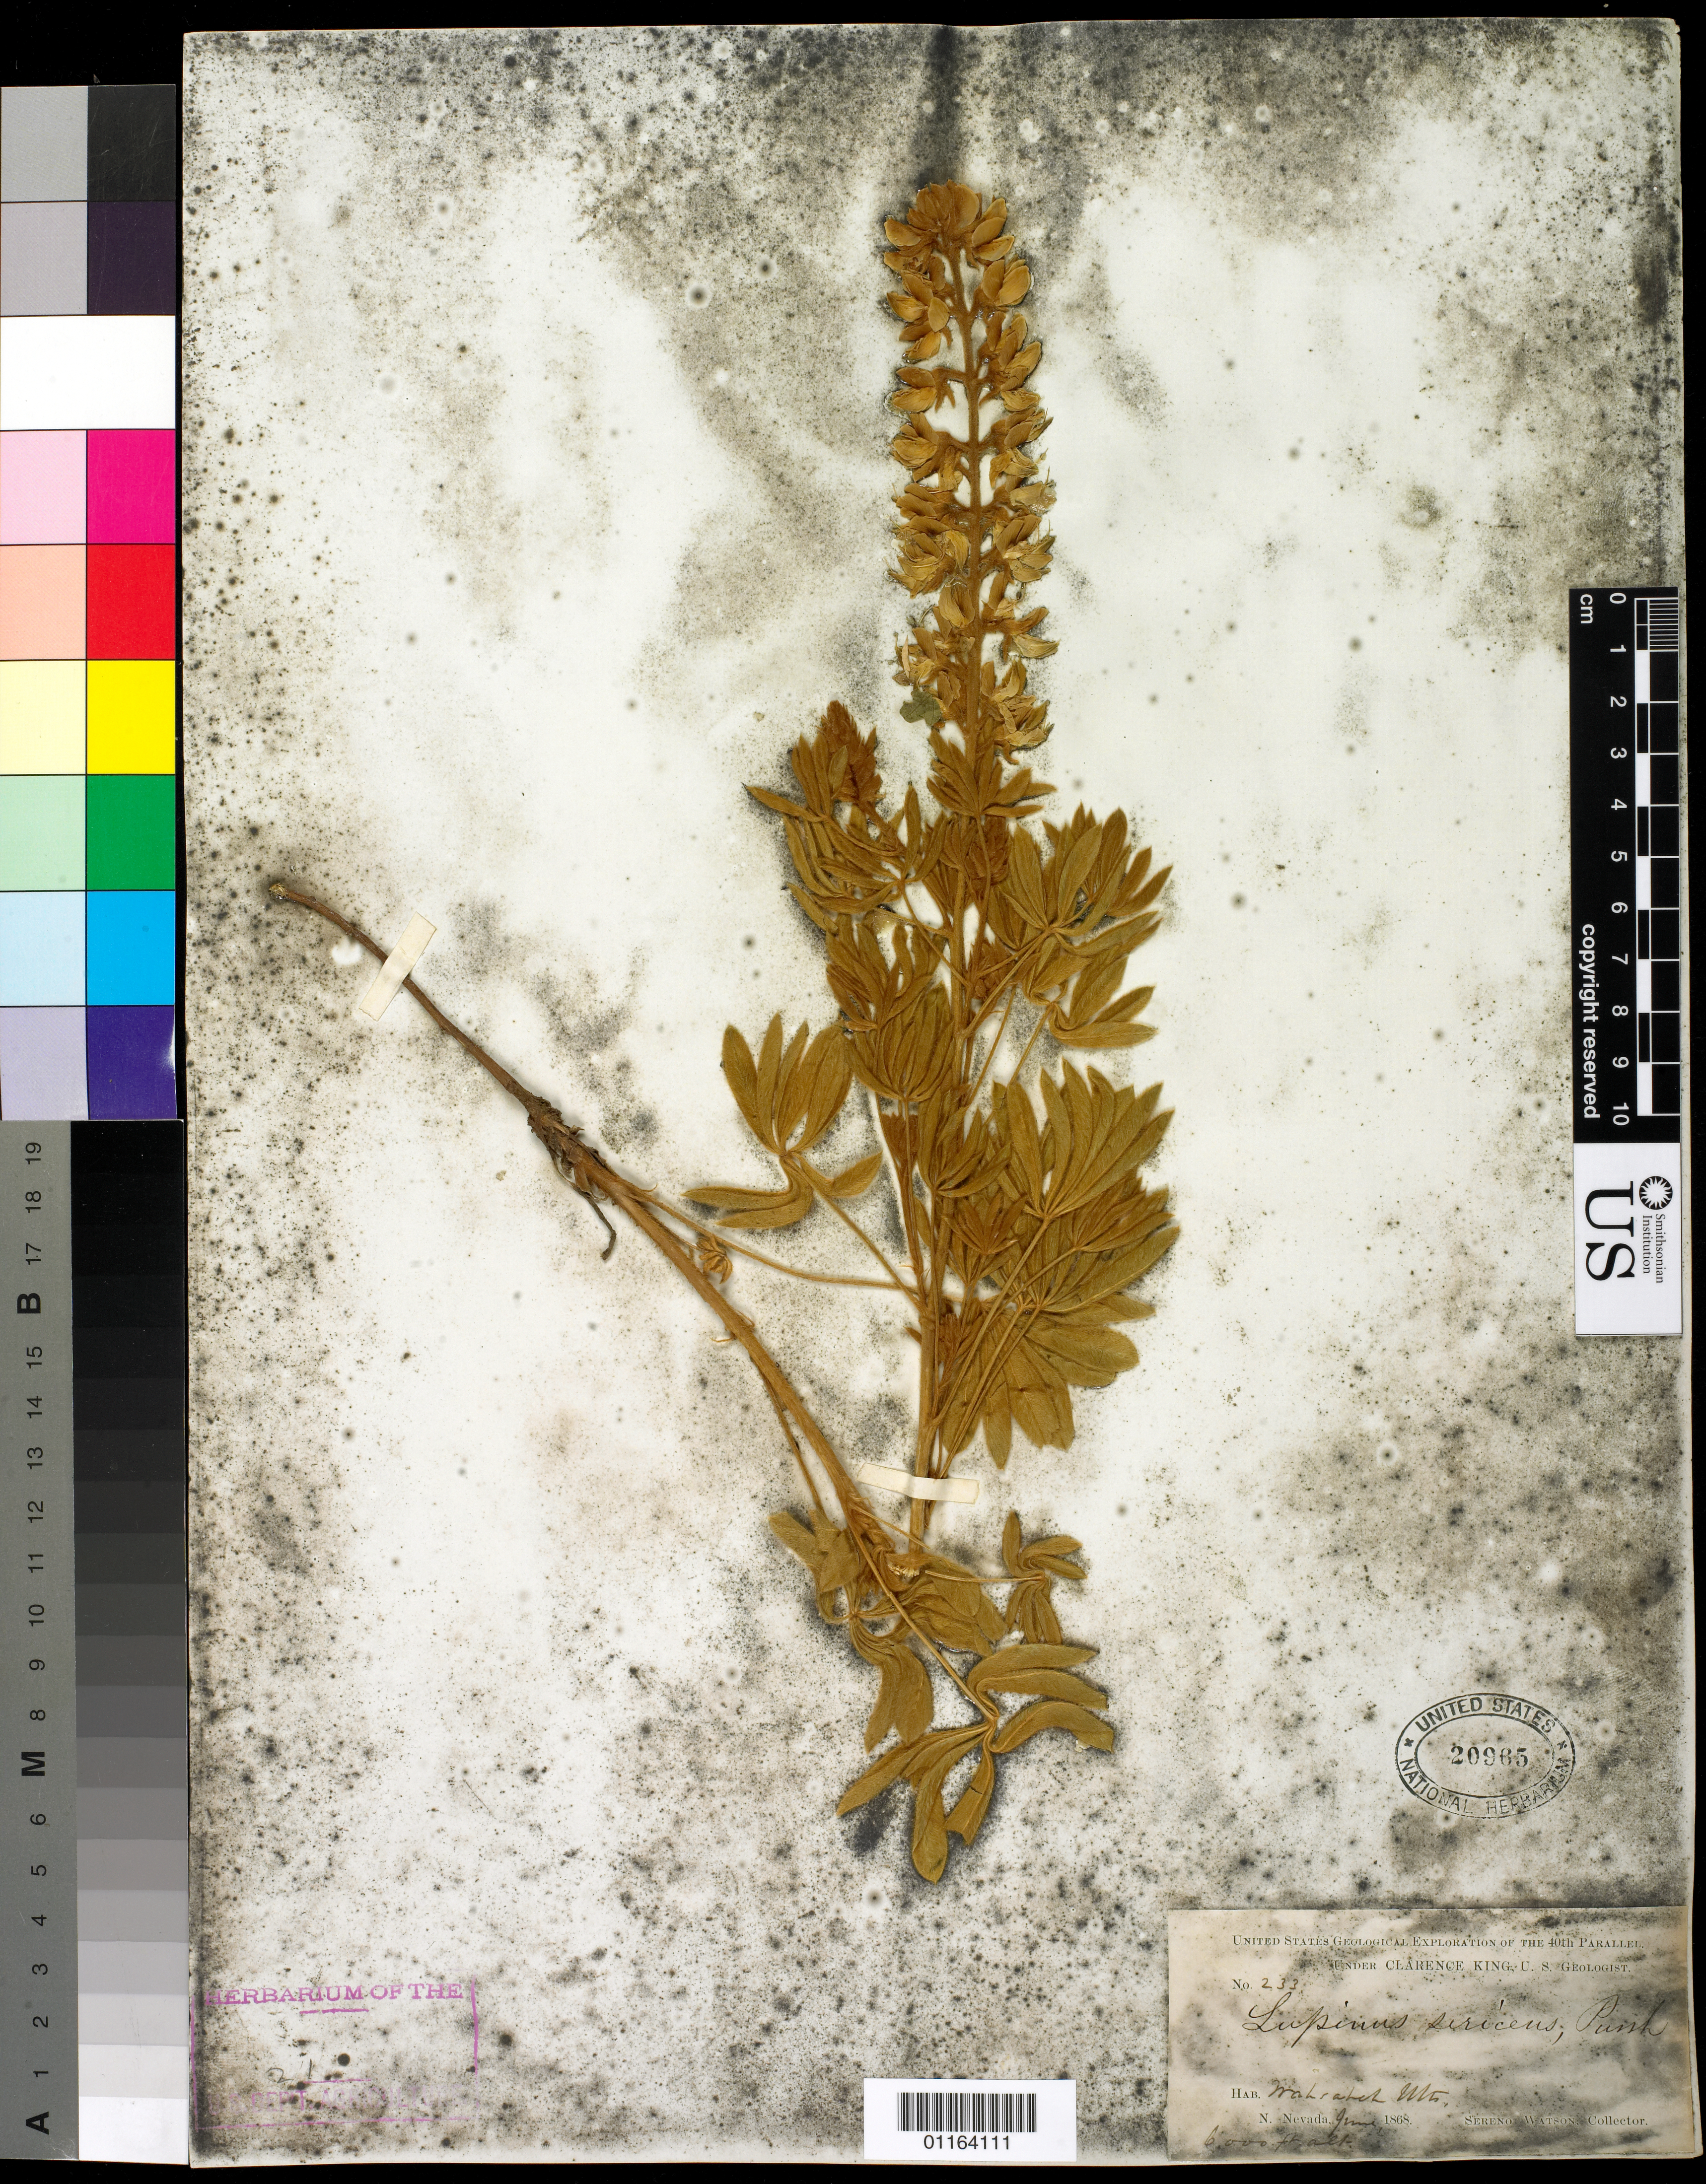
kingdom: Plantae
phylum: Tracheophyta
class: Magnoliopsida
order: Fabales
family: Fabaceae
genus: Lupinus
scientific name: Lupinus sericeus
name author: Pursh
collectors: S. Watson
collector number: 233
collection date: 1868-06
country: United States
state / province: Nevada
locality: Wasatch Mts., N. Nevada.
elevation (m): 1829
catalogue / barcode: US 20965